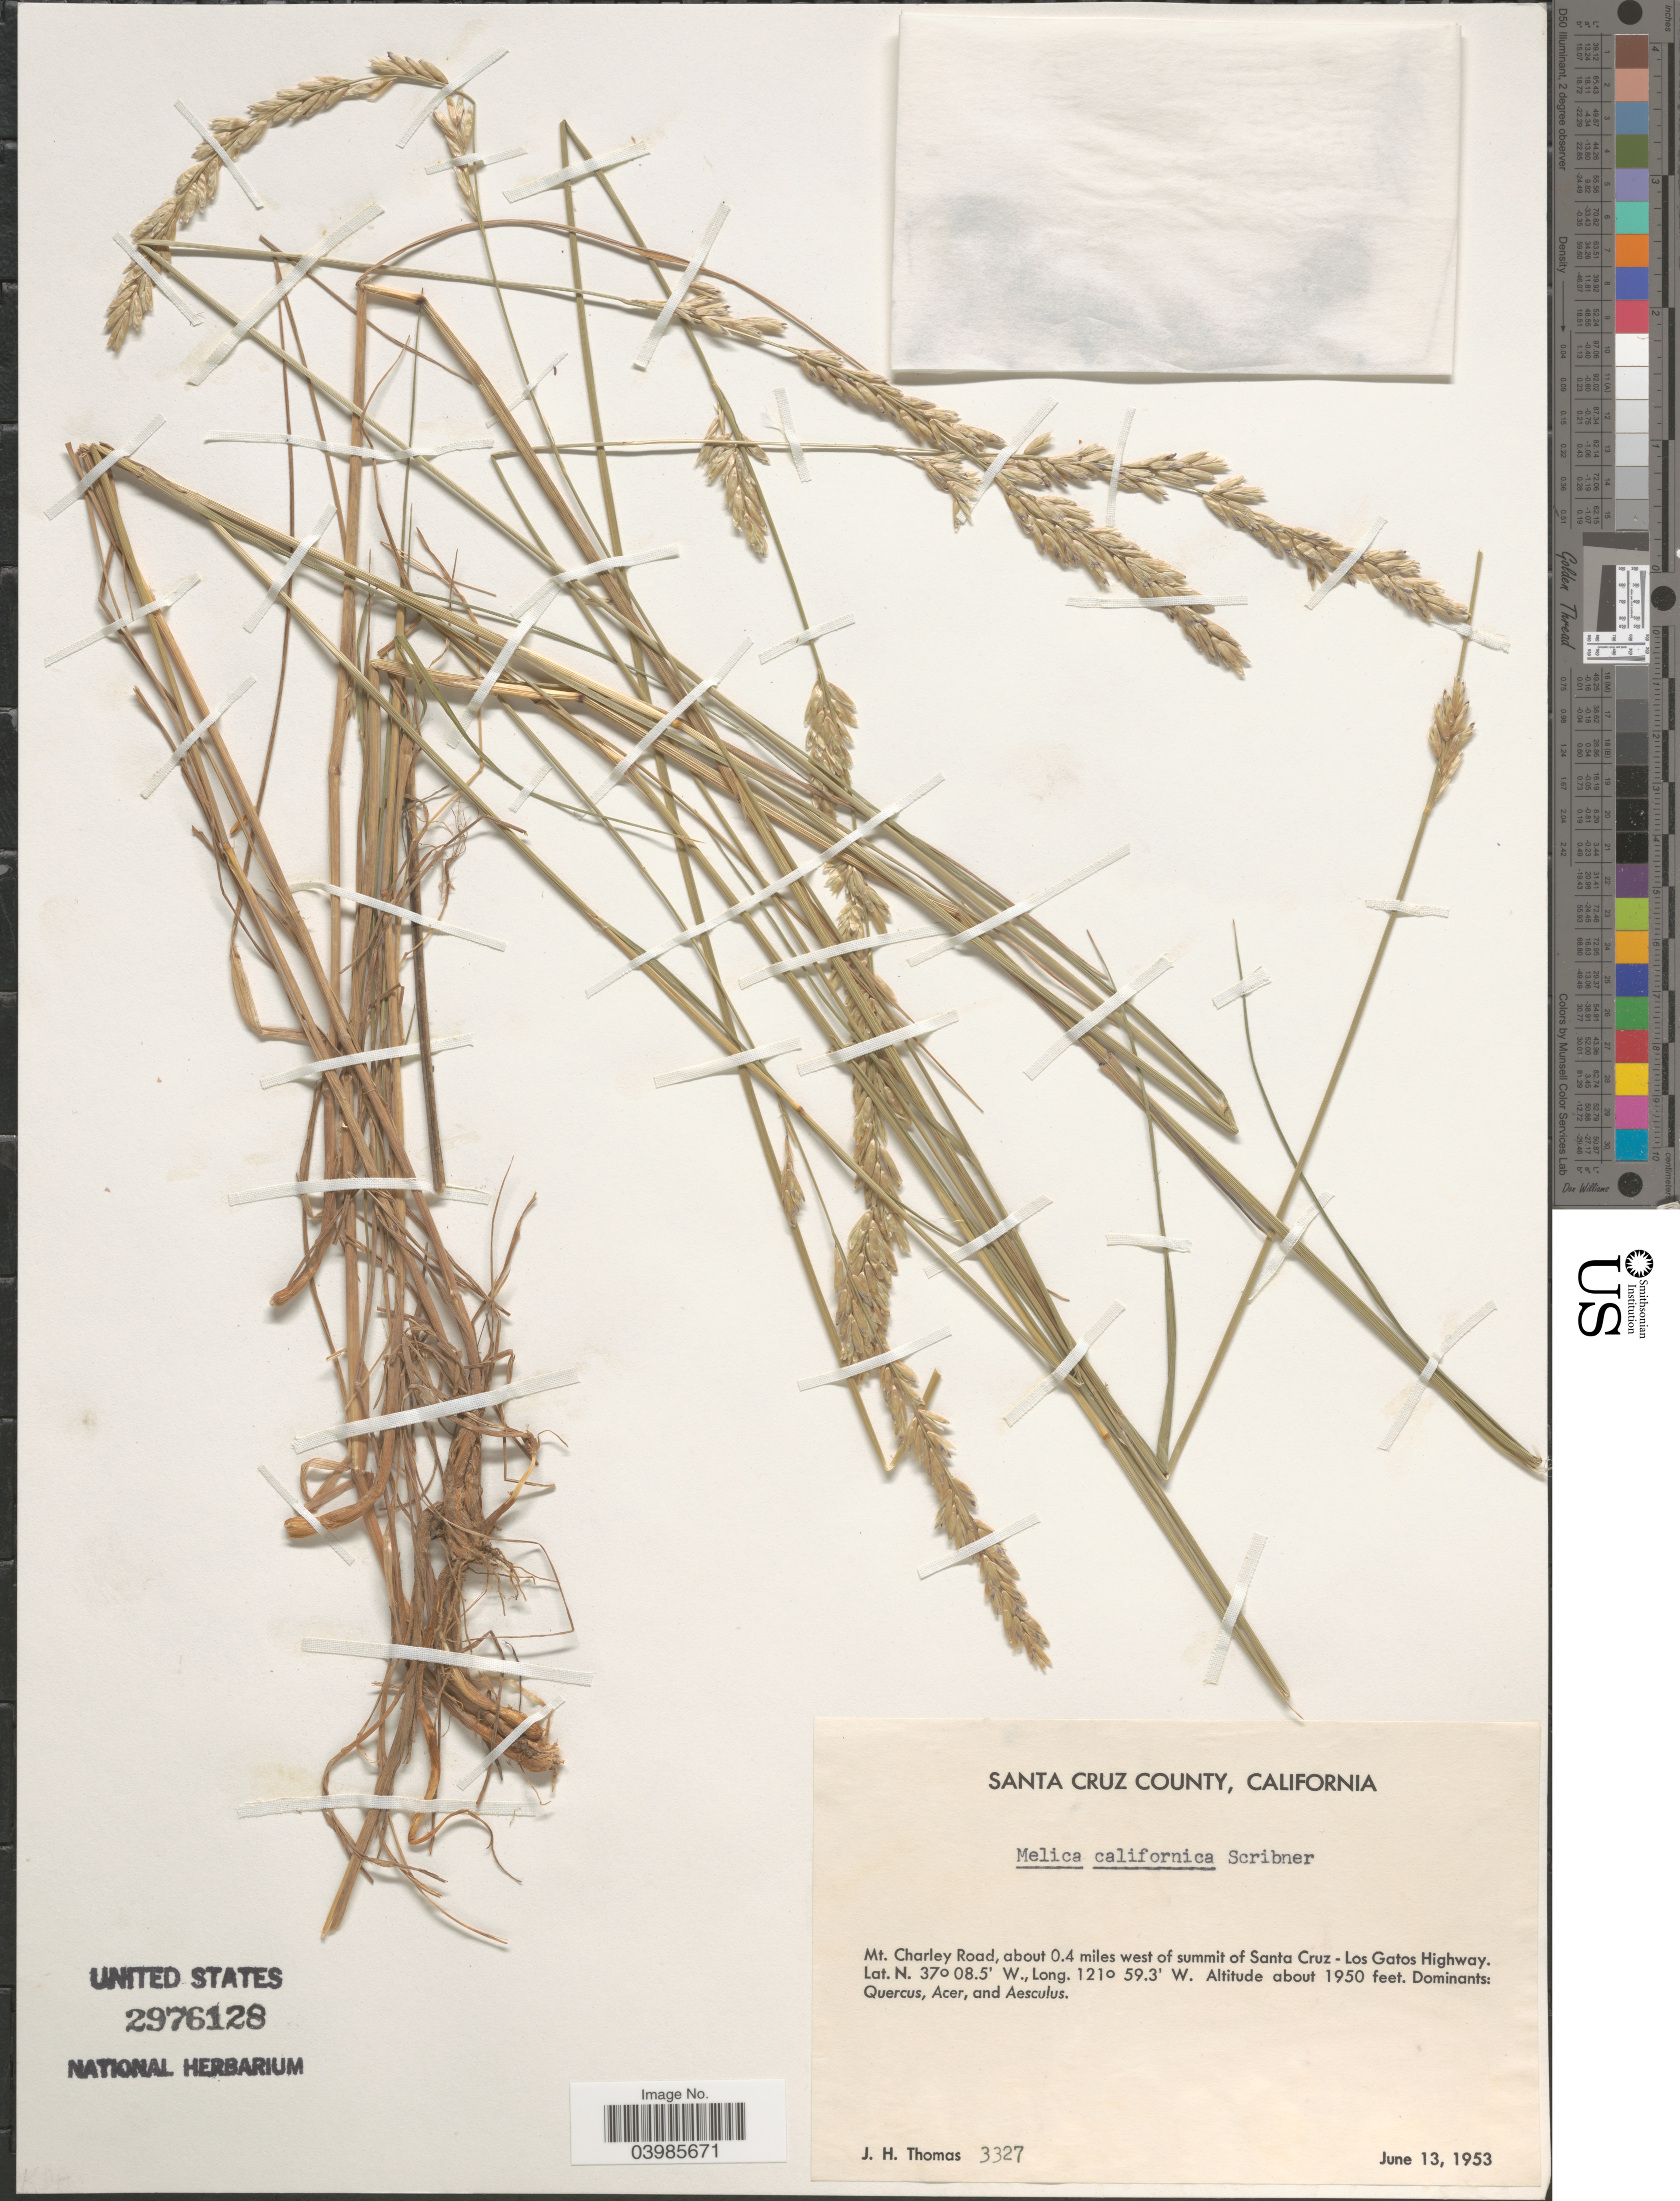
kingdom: Plantae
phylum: Tracheophyta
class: Liliopsida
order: Poales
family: Poaceae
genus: Melica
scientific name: Melica californica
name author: Scribn.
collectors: J. H. Thomas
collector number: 3327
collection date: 1953-06-13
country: United States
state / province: California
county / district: Santa Cruz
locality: Santa Cruz County. Mt. Charley Road, about 0.4 miles west of summit of Santa Cruz - Los Gatos Highway.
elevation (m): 594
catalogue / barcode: US 2976128